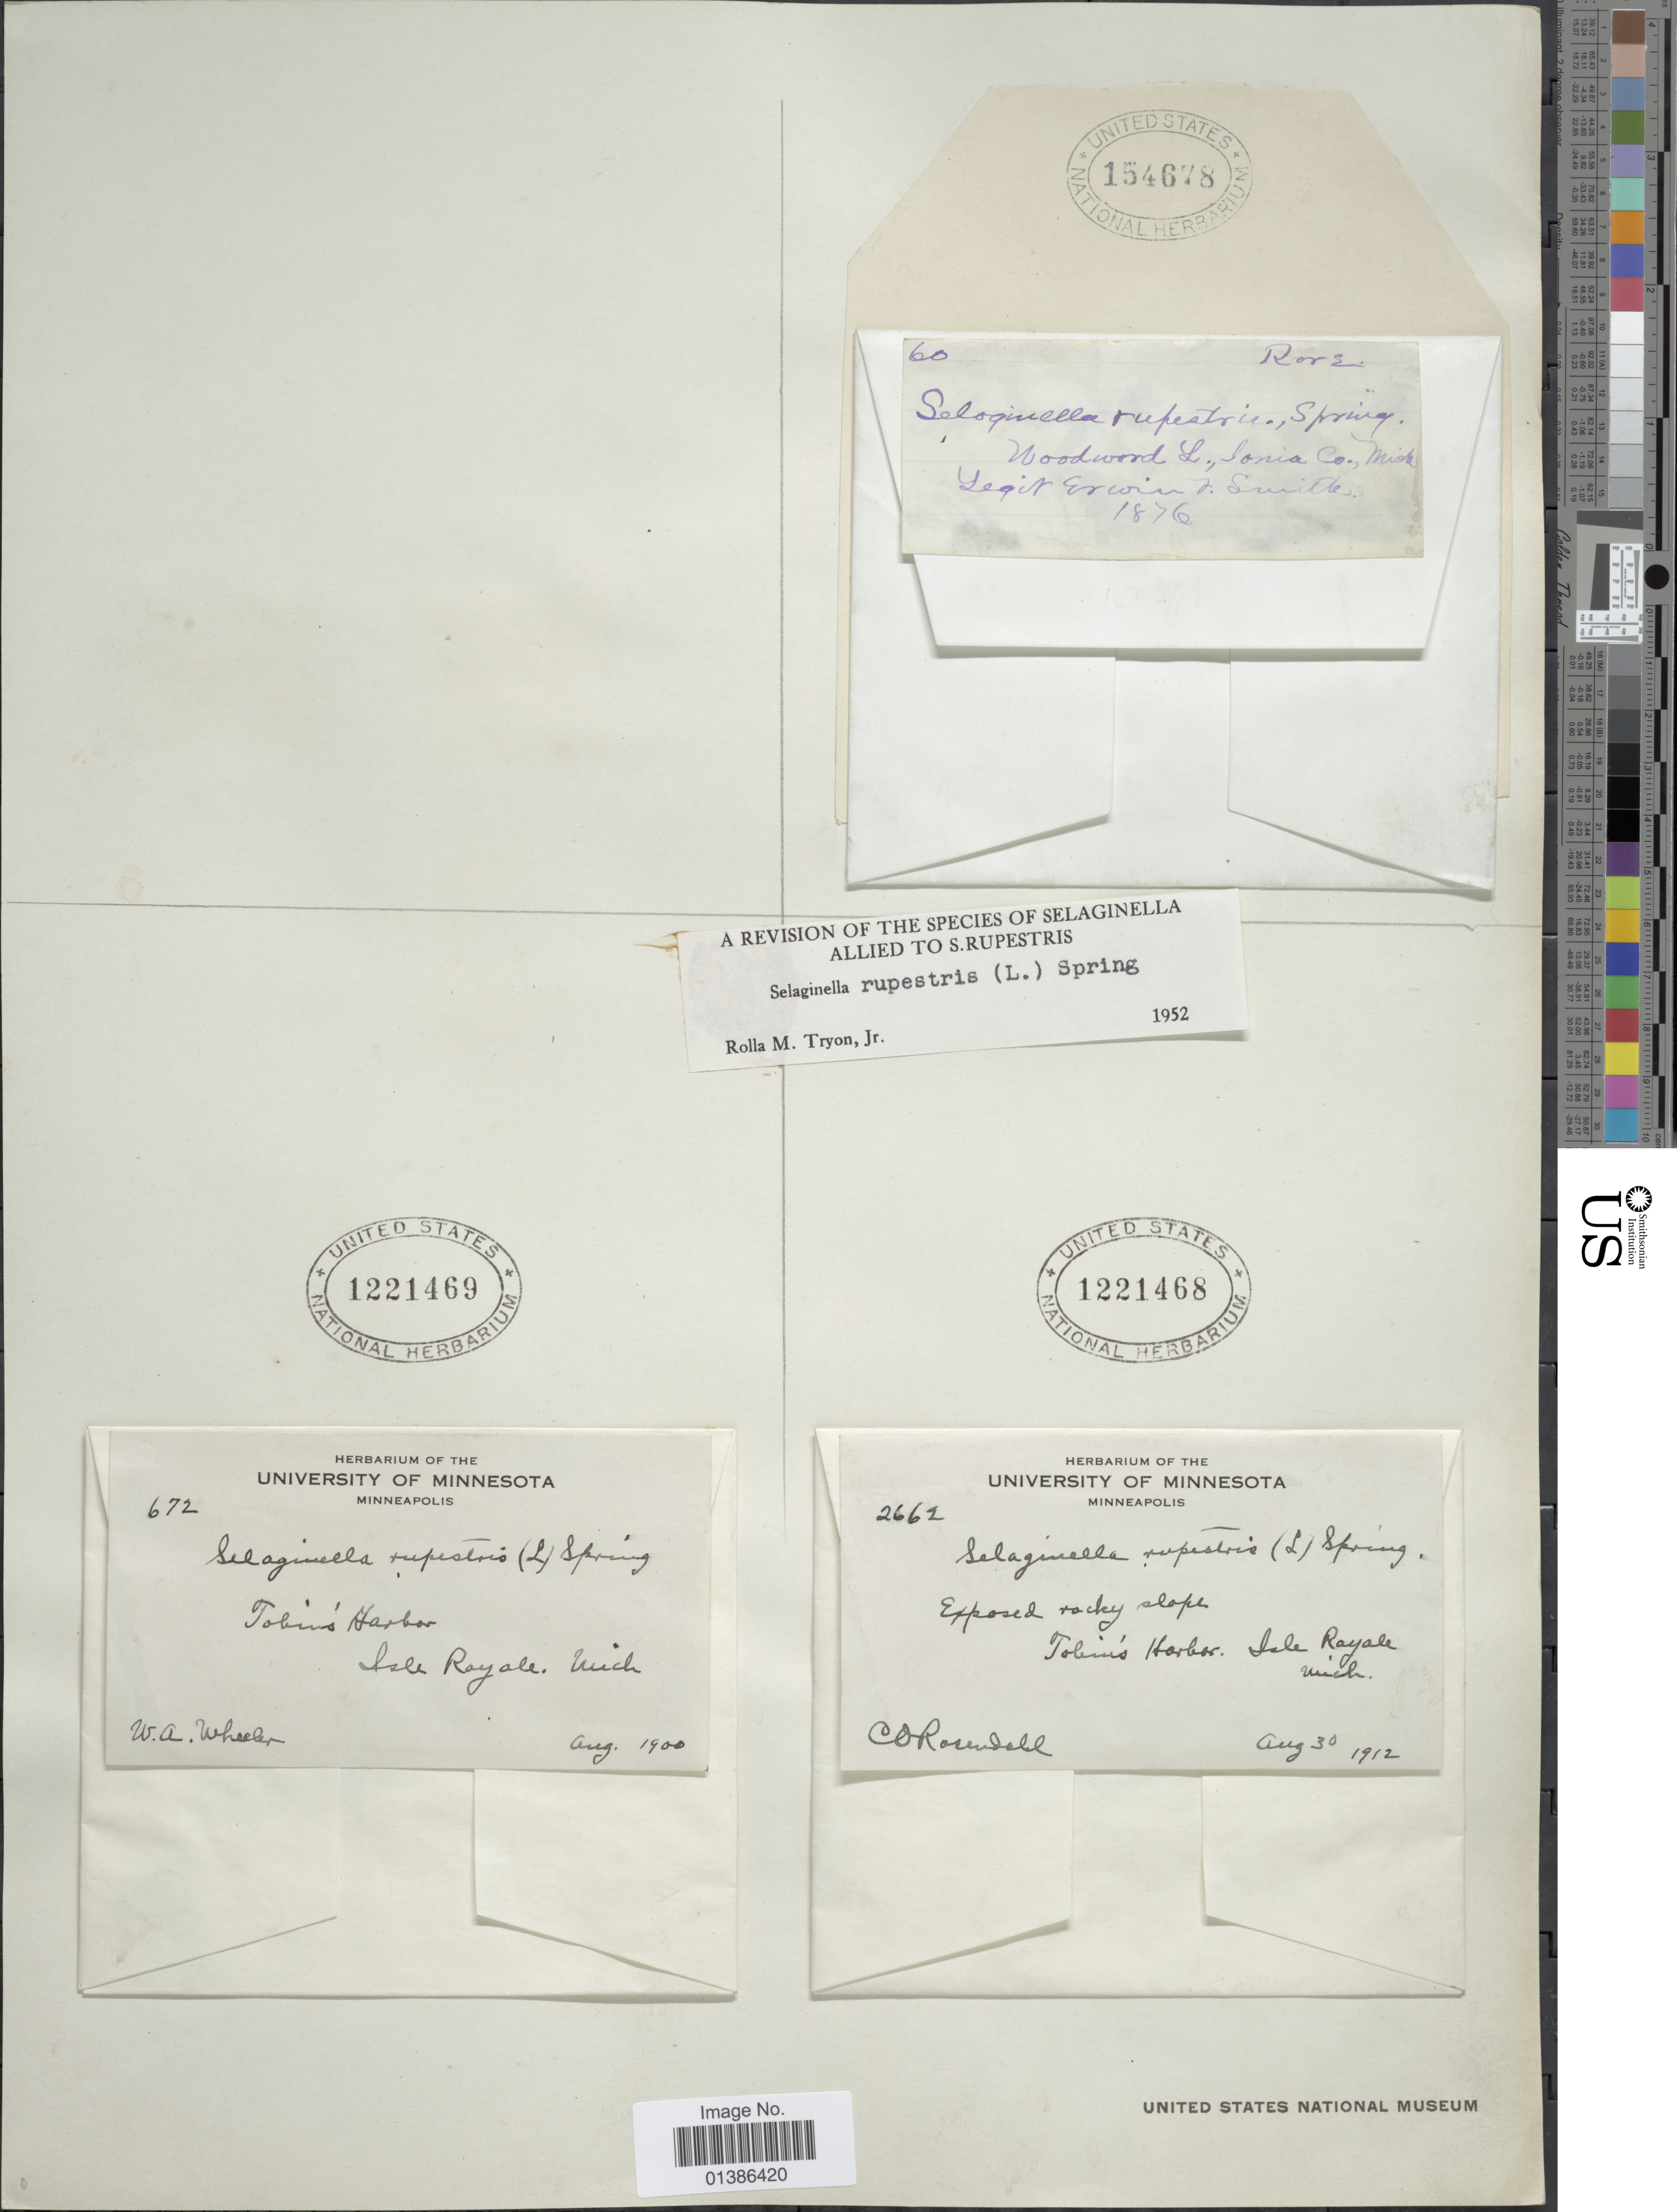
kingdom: Plantae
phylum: Tracheophyta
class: Lycopodiopsida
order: Selaginellales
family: Selaginellaceae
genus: Selaginella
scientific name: Selaginella rupestris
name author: (L.) Spring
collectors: W. Wheeler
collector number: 672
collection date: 1900-08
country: United States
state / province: Michigan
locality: Tobin's Harbor, Isle Royale.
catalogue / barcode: US 1221469-2